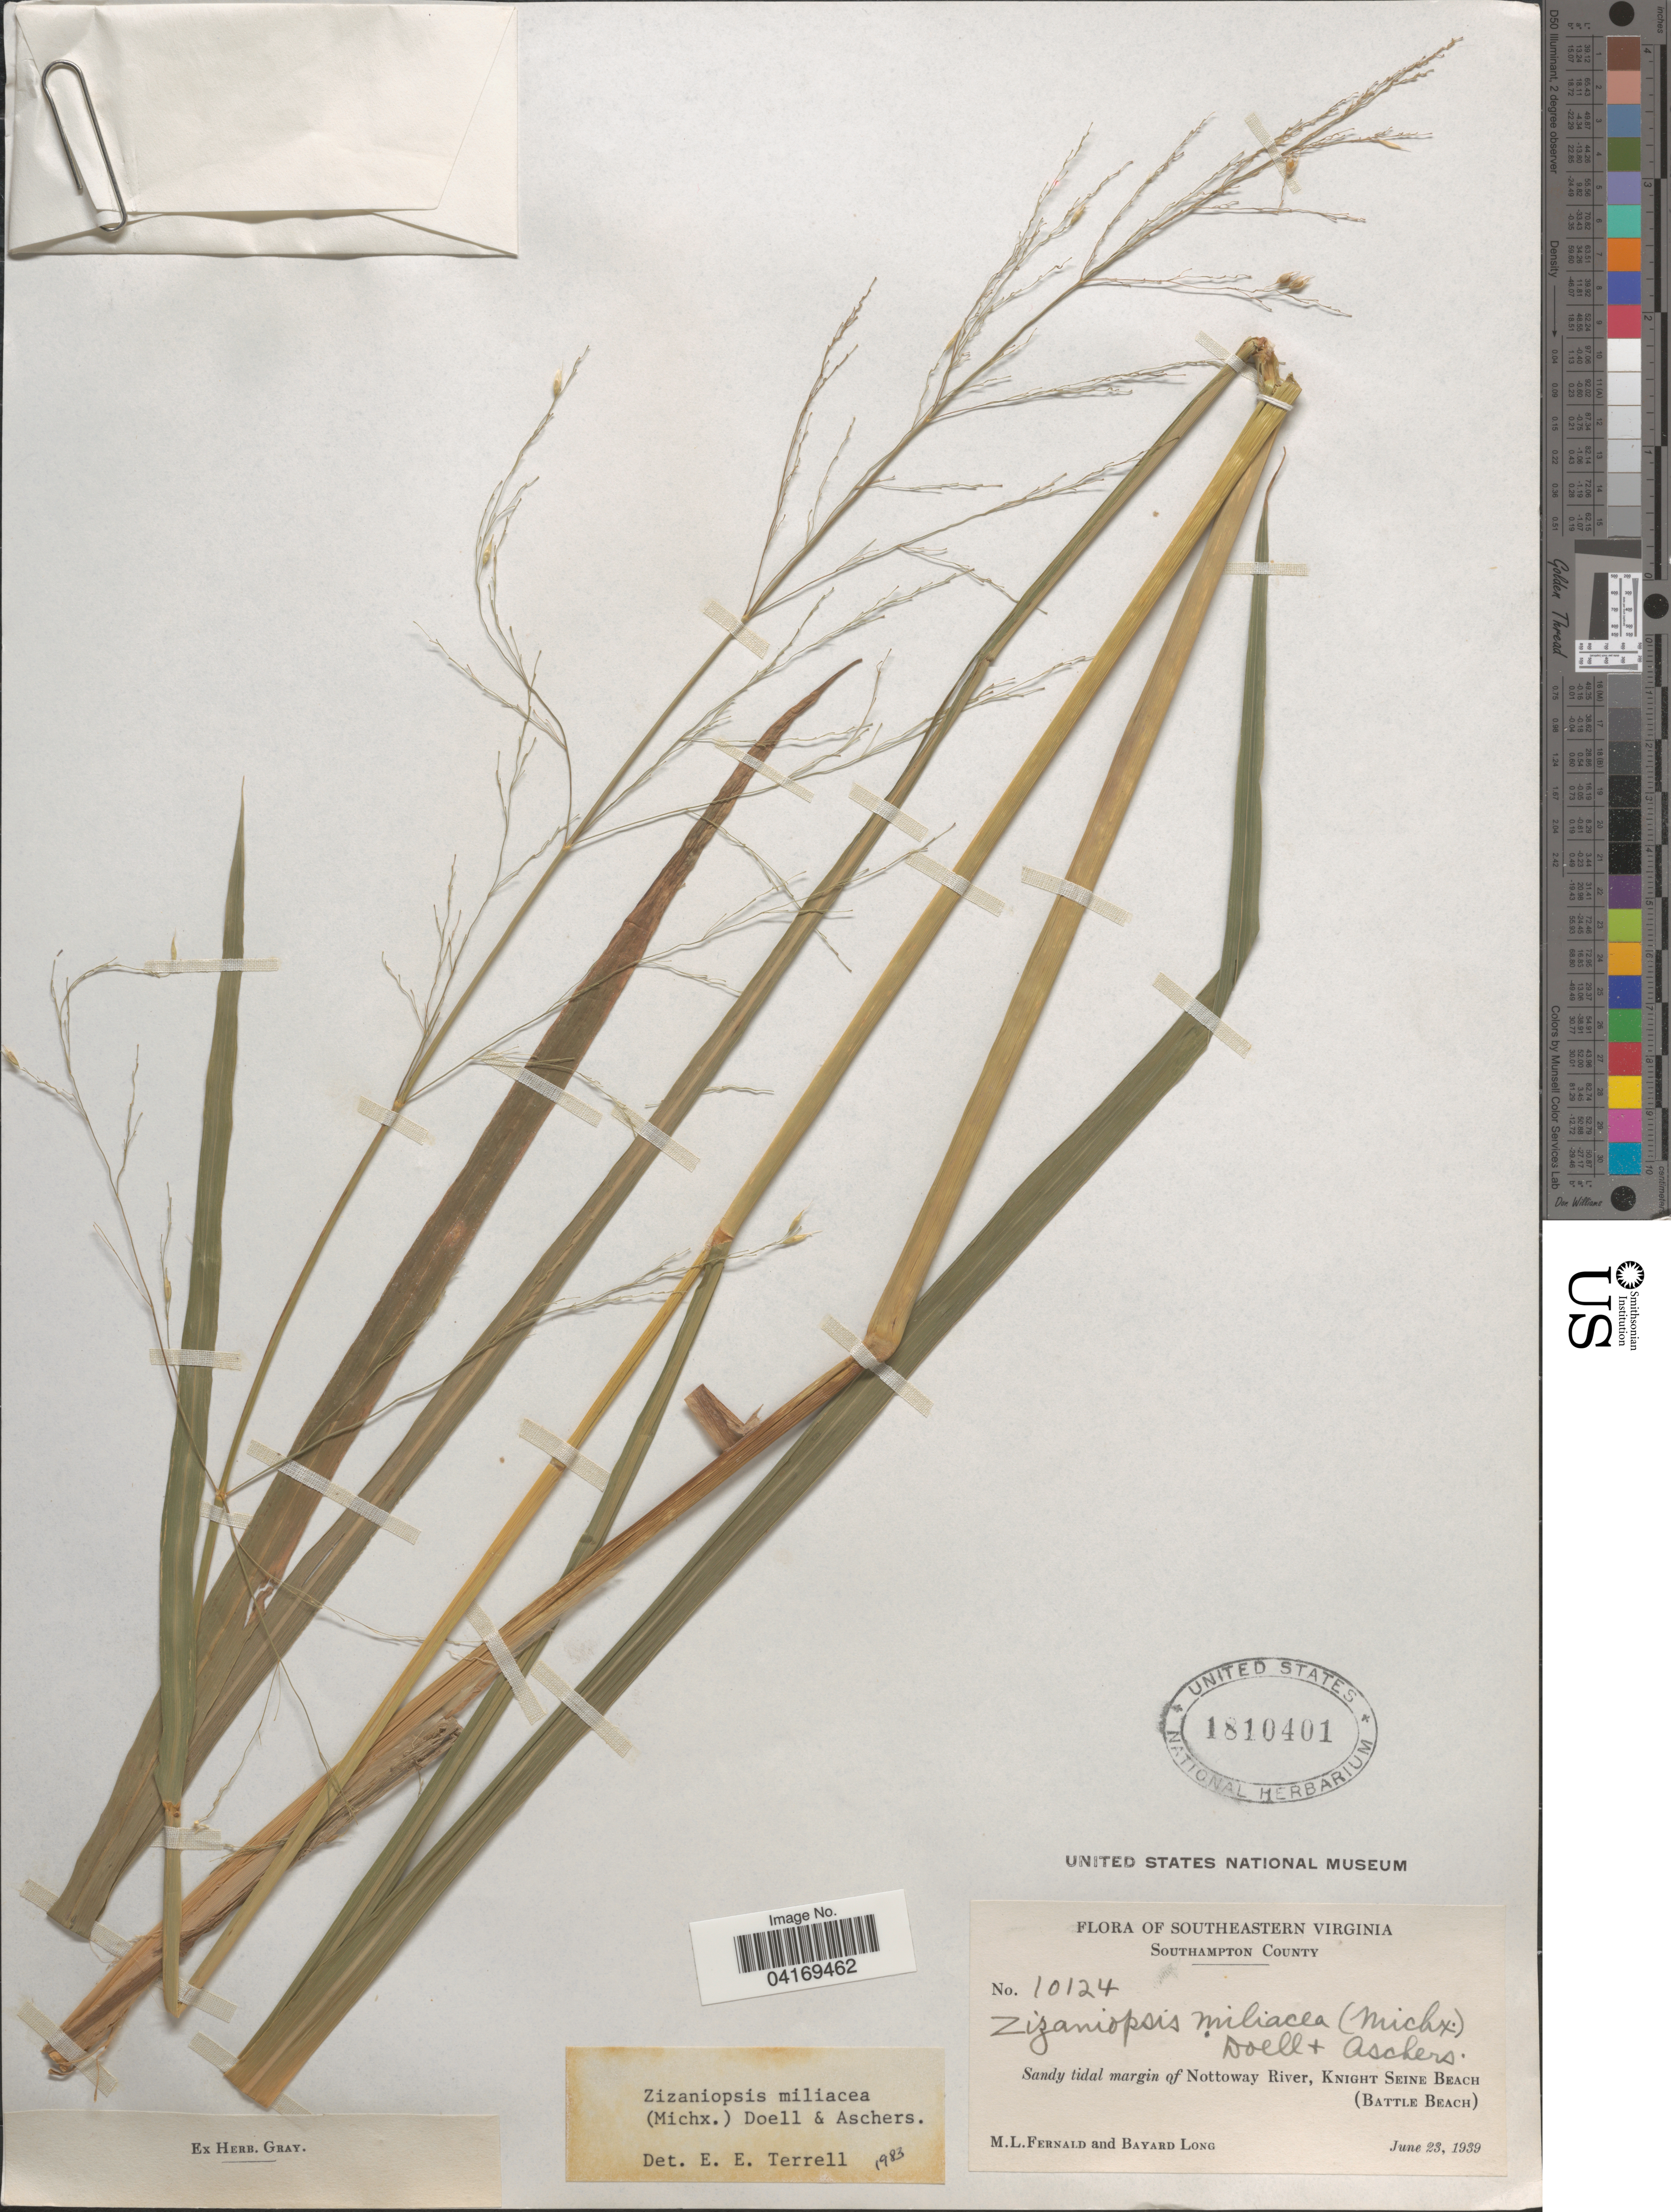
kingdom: Plantae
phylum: Tracheophyta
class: Liliopsida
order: Poales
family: Poaceae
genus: Zizaniopsis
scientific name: Zizaniopsis miliacea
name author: (Michx.) Döll & Asch.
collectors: M. L. Fernald & B. Long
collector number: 10124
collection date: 1939-06-23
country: United States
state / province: Virginia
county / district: Southampton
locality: Southeastern Virginia. Southampton County. Sandy tidal margin of Nottaway River, Knight Seine Beach (Battle Beach).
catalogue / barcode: US 1810401